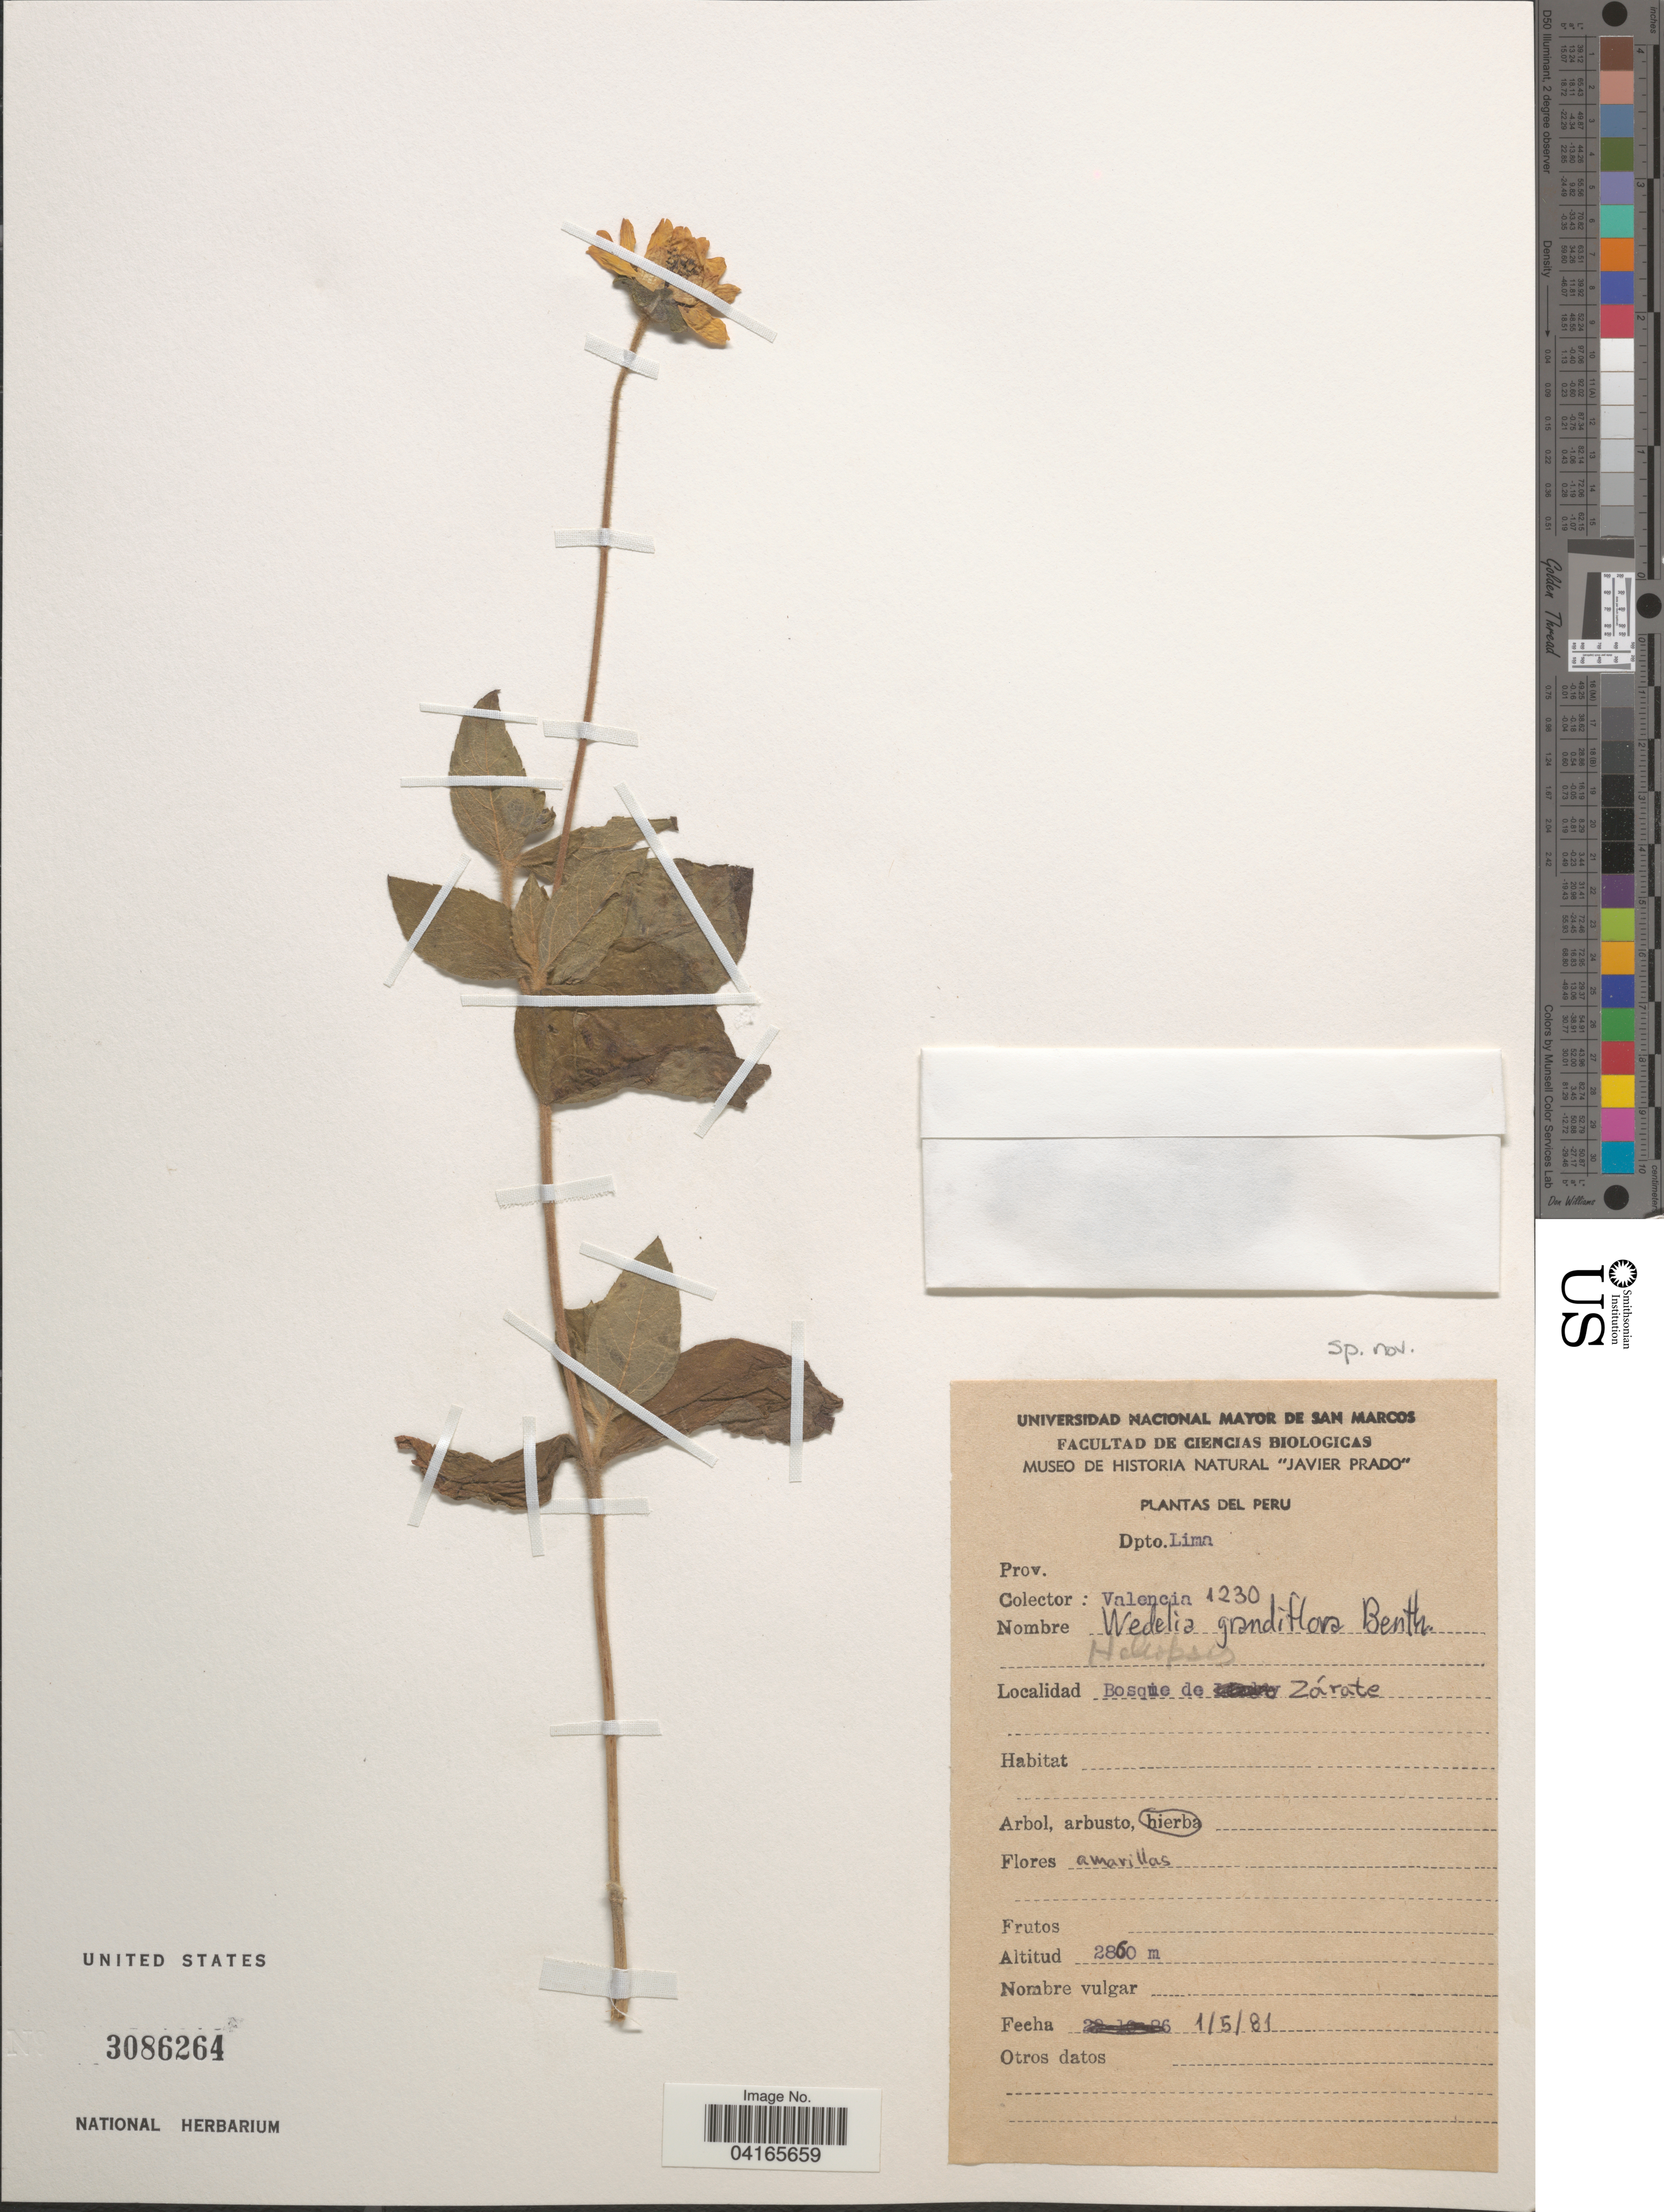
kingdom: Plantae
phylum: Tracheophyta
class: Magnoliopsida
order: Asterales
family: Asteraceae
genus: Wedelia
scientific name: Wedelia grandiflora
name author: Benth.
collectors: -. Valencia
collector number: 1230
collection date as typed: Transcribed d/m/y: 1/5/81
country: Peru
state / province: Lima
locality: Dpto. Lima. Bosque de Zárate.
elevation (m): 2860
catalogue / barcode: US 3086264